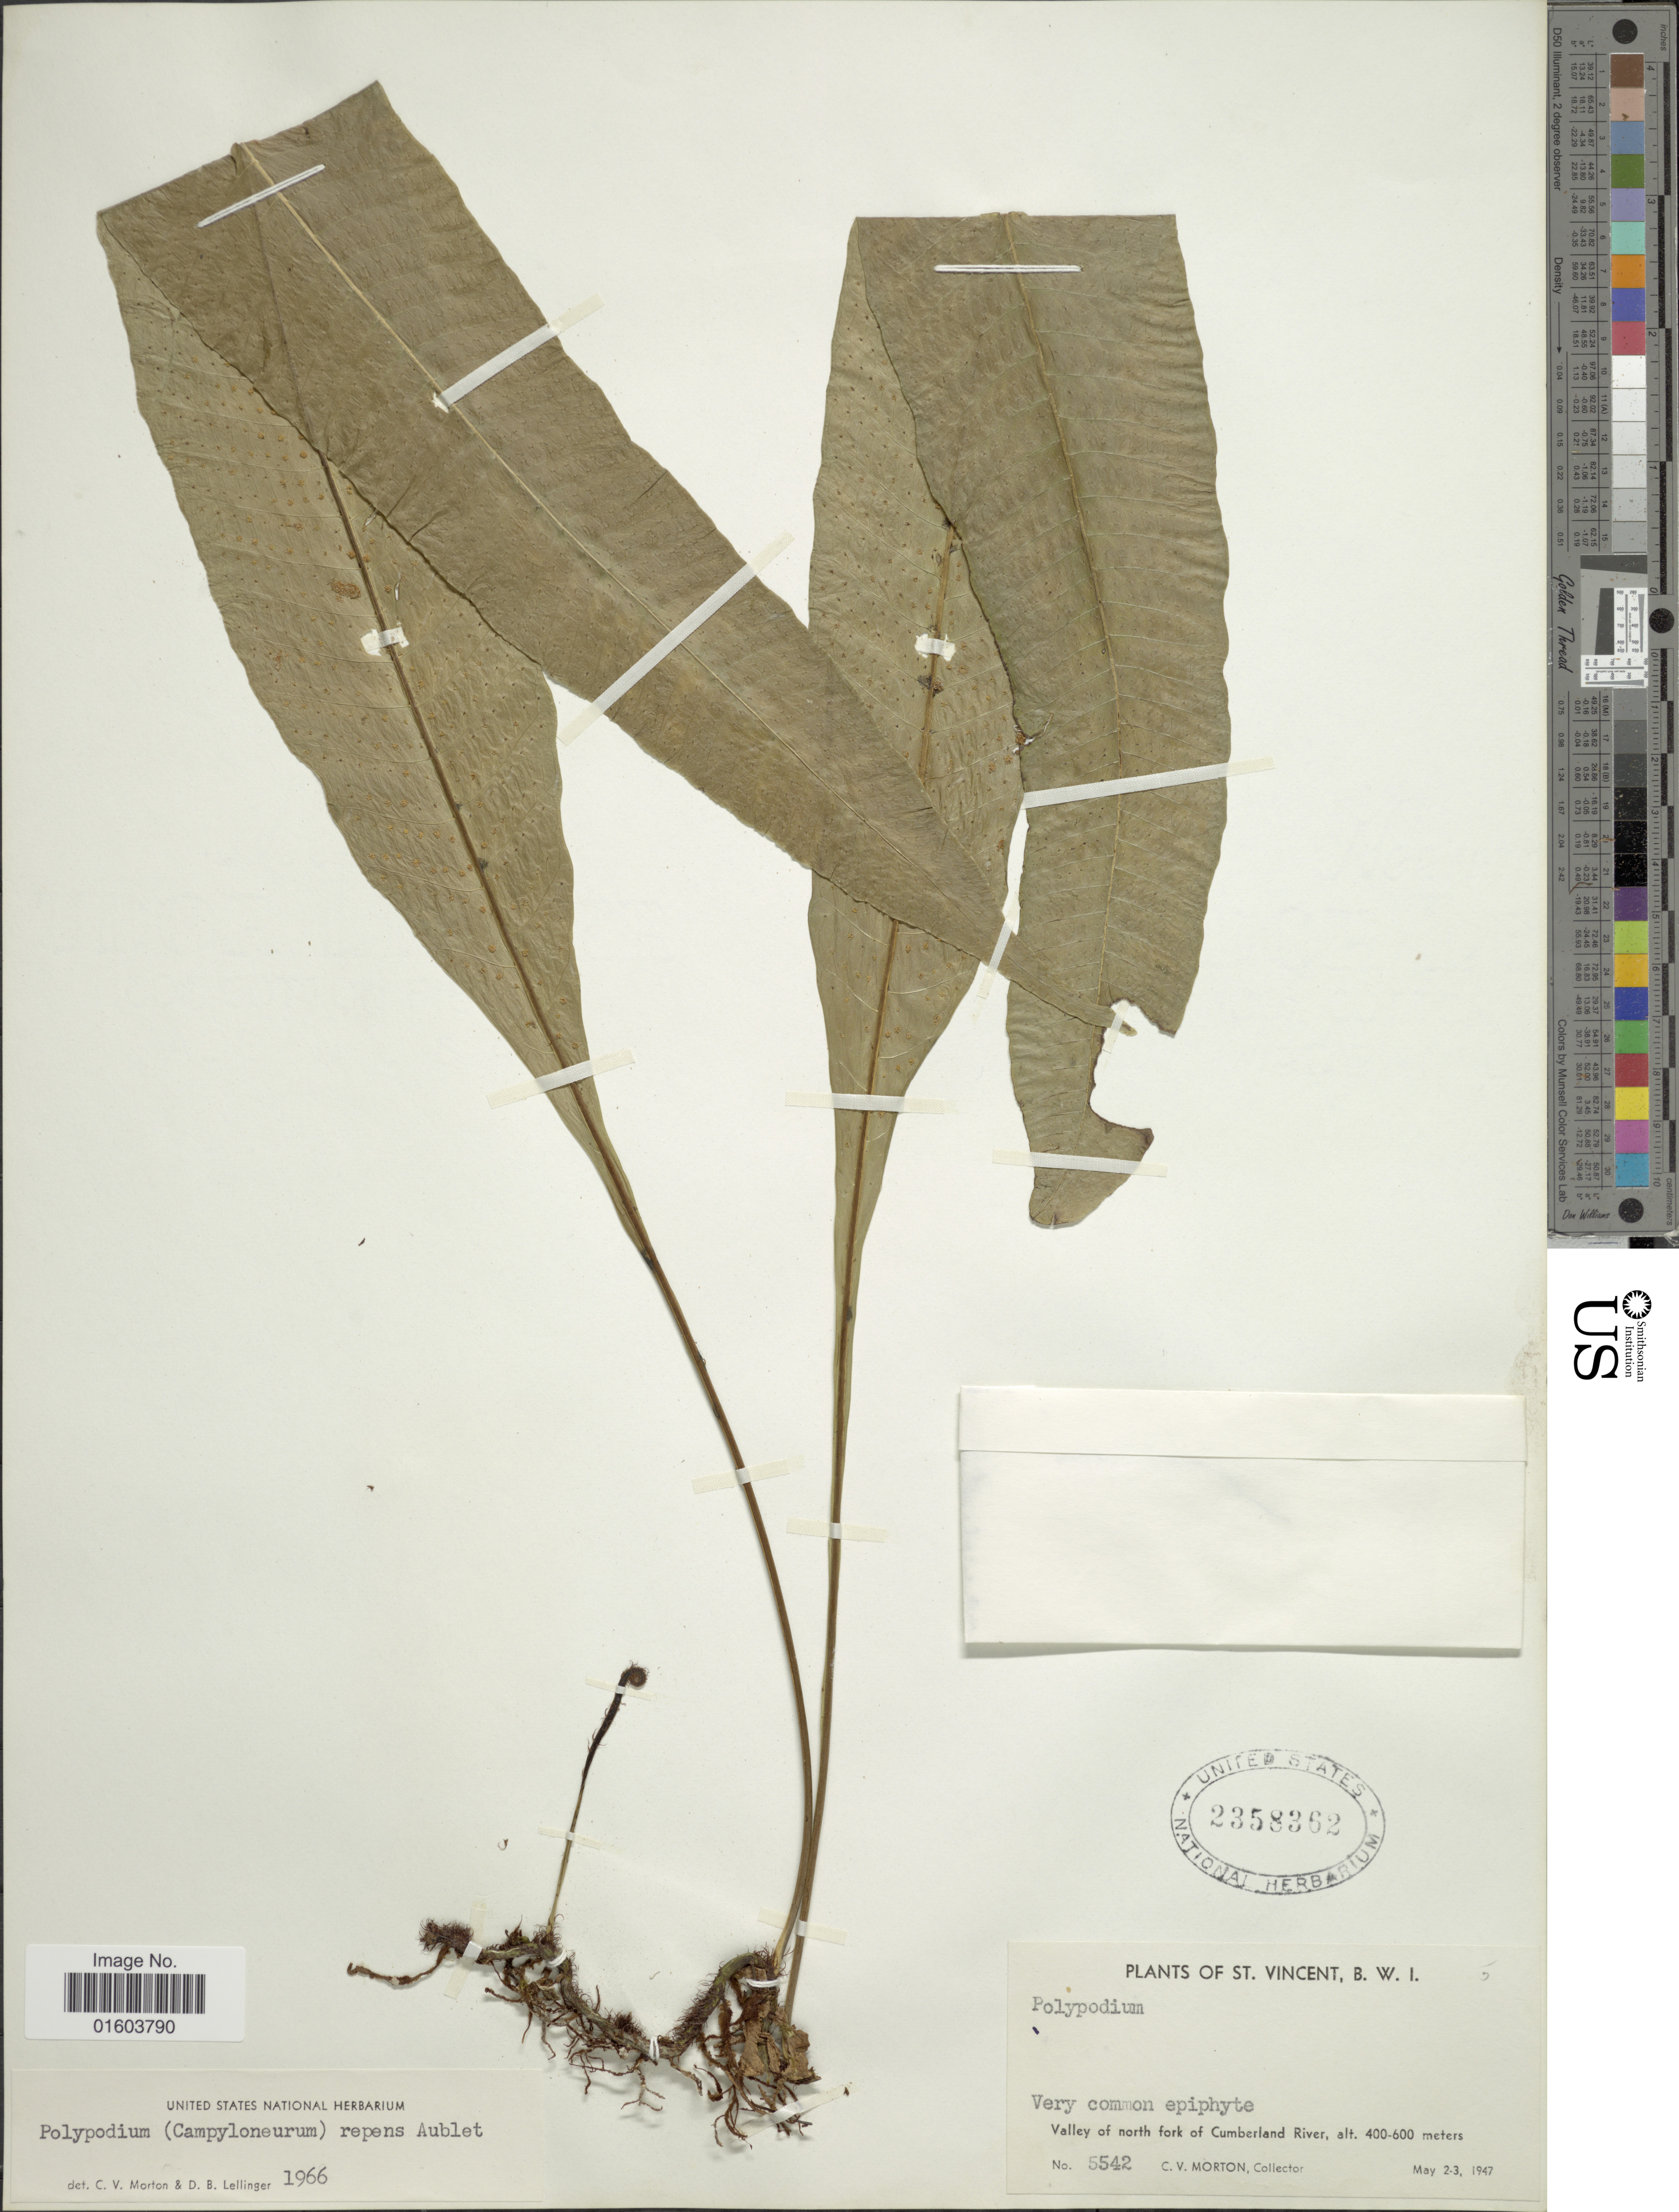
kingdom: Plantae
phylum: Tracheophyta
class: Polypodiopsida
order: Polypodiales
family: Polypodiaceae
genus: Campyloneurum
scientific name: Campyloneurum repens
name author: (Aubl.) C. Presl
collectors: C. V. Morton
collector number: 5542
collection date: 1947-05-02/1947-05-03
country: St. Vincent - Grenadines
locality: St. Vincent, B.W.I. Valley of north of Cumberland River.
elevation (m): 400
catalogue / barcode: US 2358362